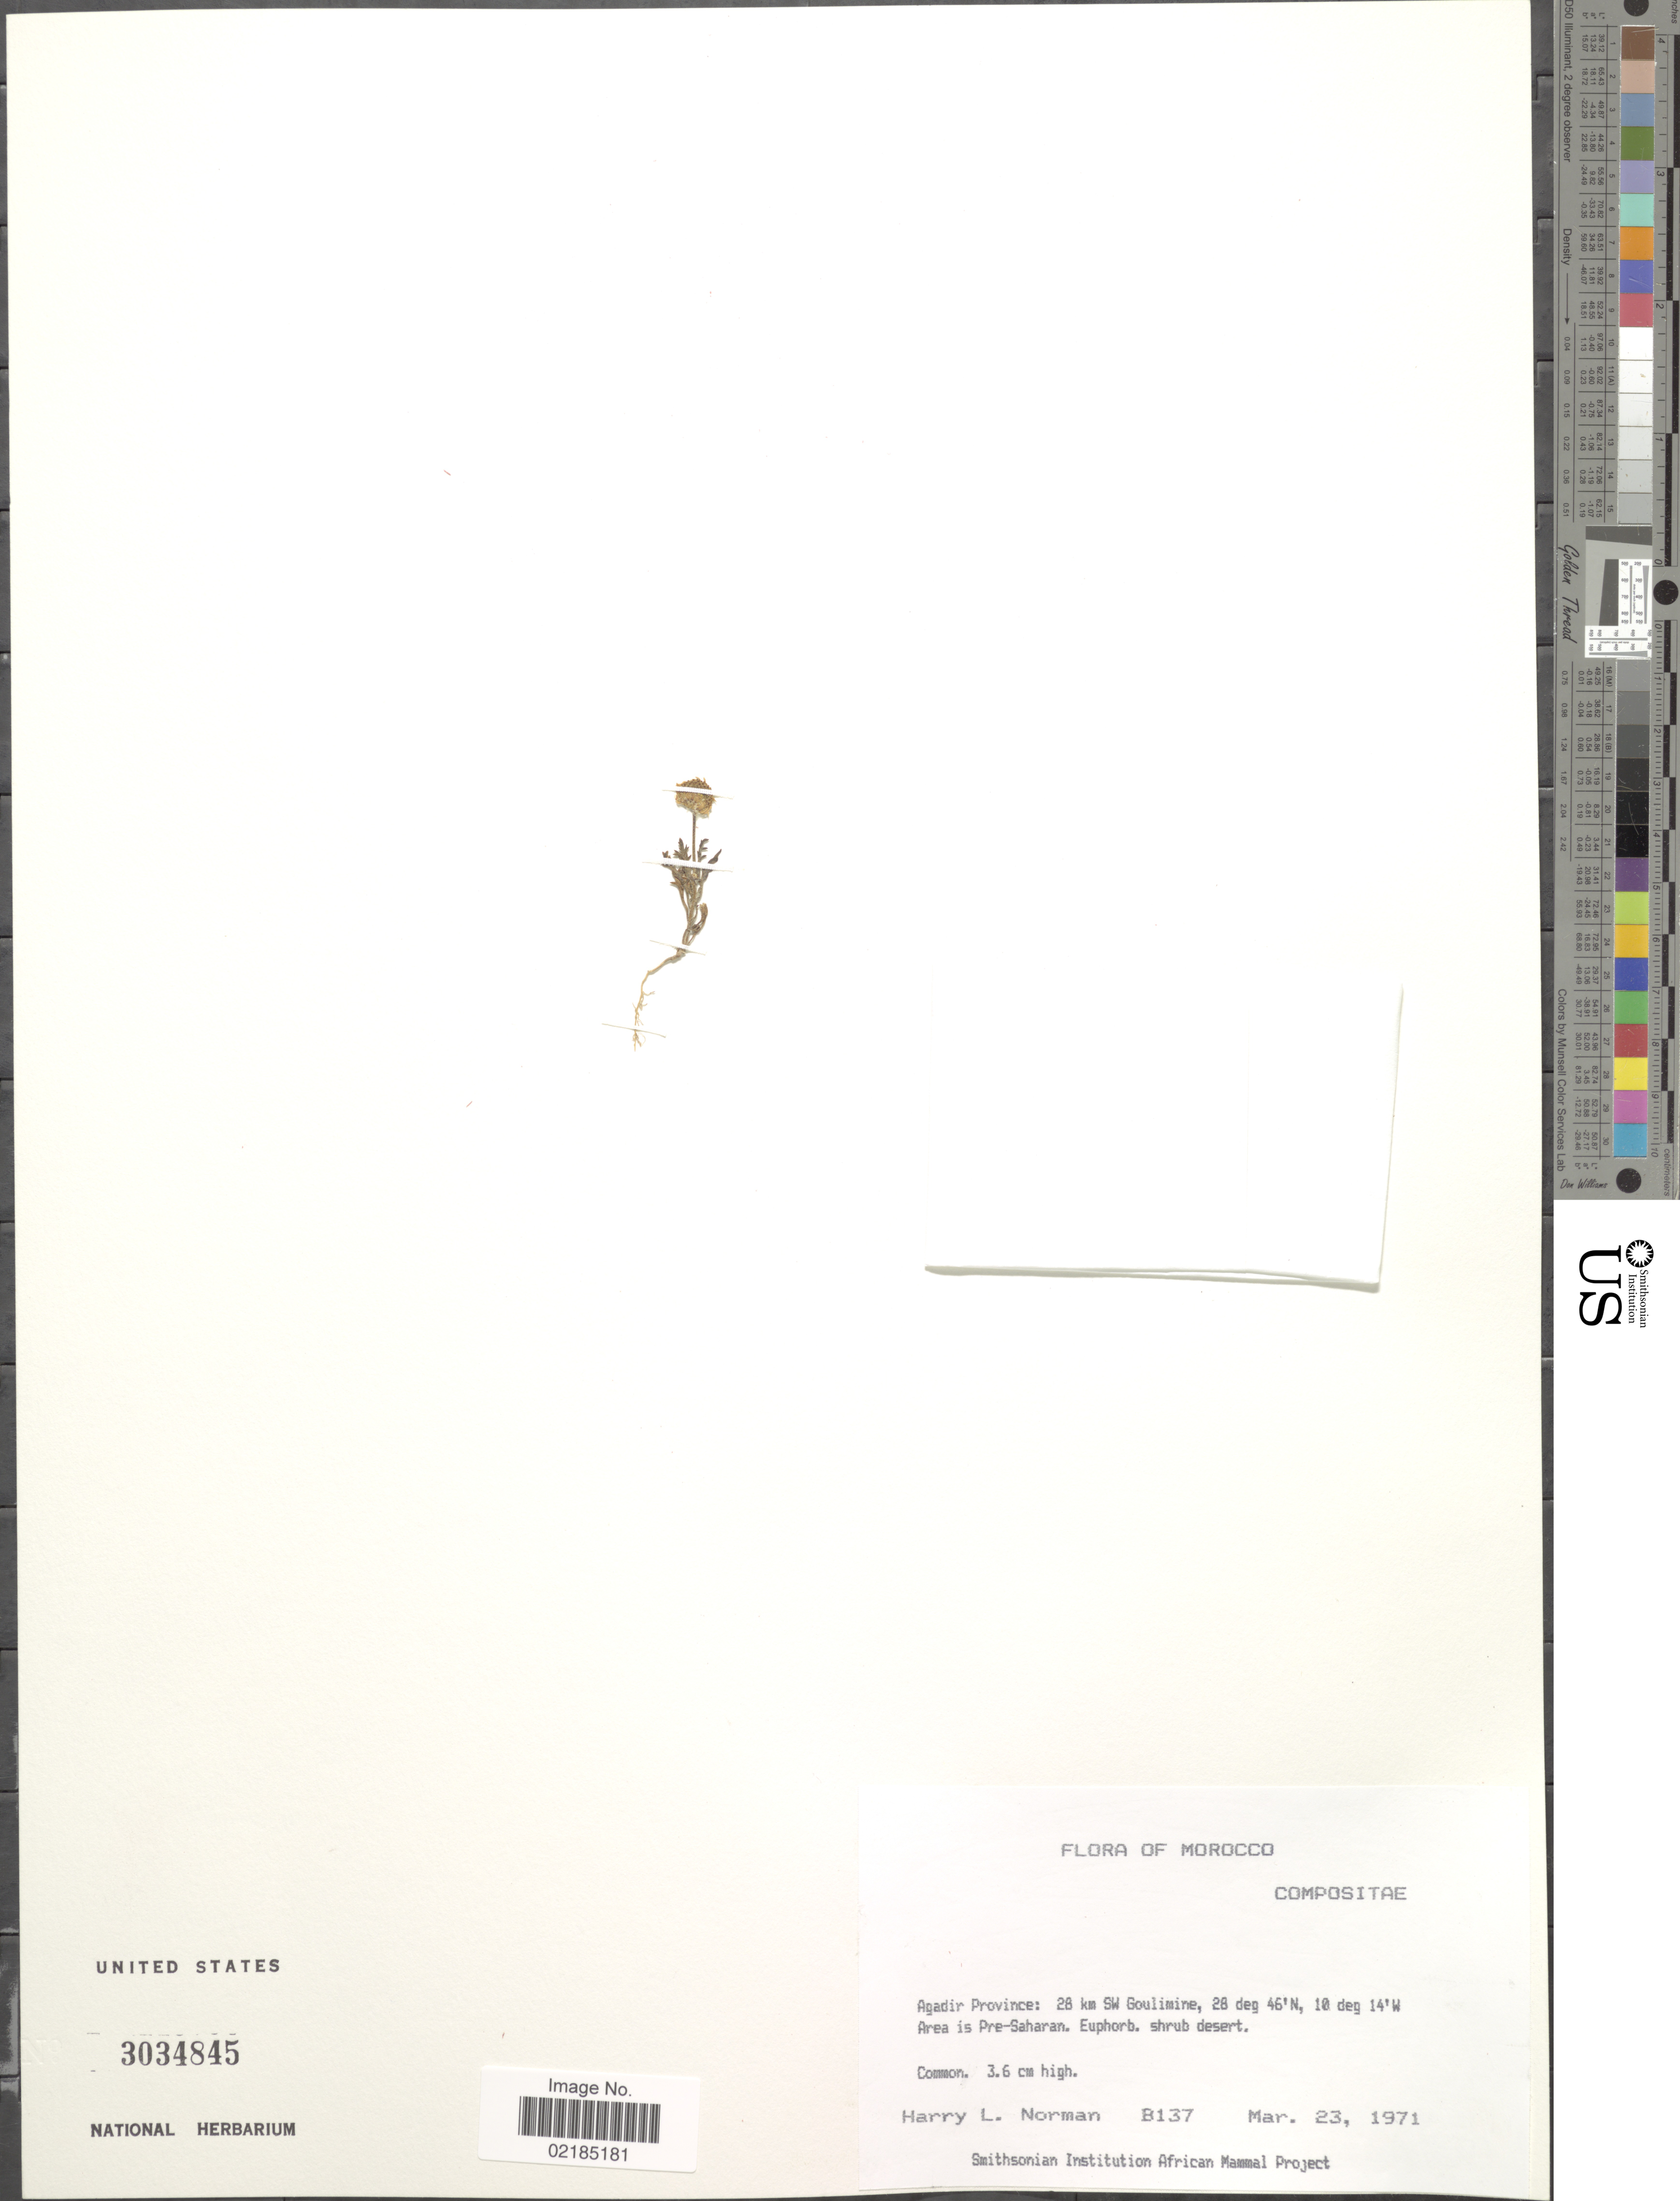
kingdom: Plantae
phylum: Tracheophyta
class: Magnoliopsida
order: Asterales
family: Asteraceae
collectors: Norman, H.L.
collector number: B137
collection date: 1971-03-23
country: Morocco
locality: Agadir Province: 28 km SW Goulimine, Area is Pre-Saharan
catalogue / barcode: US 3034845